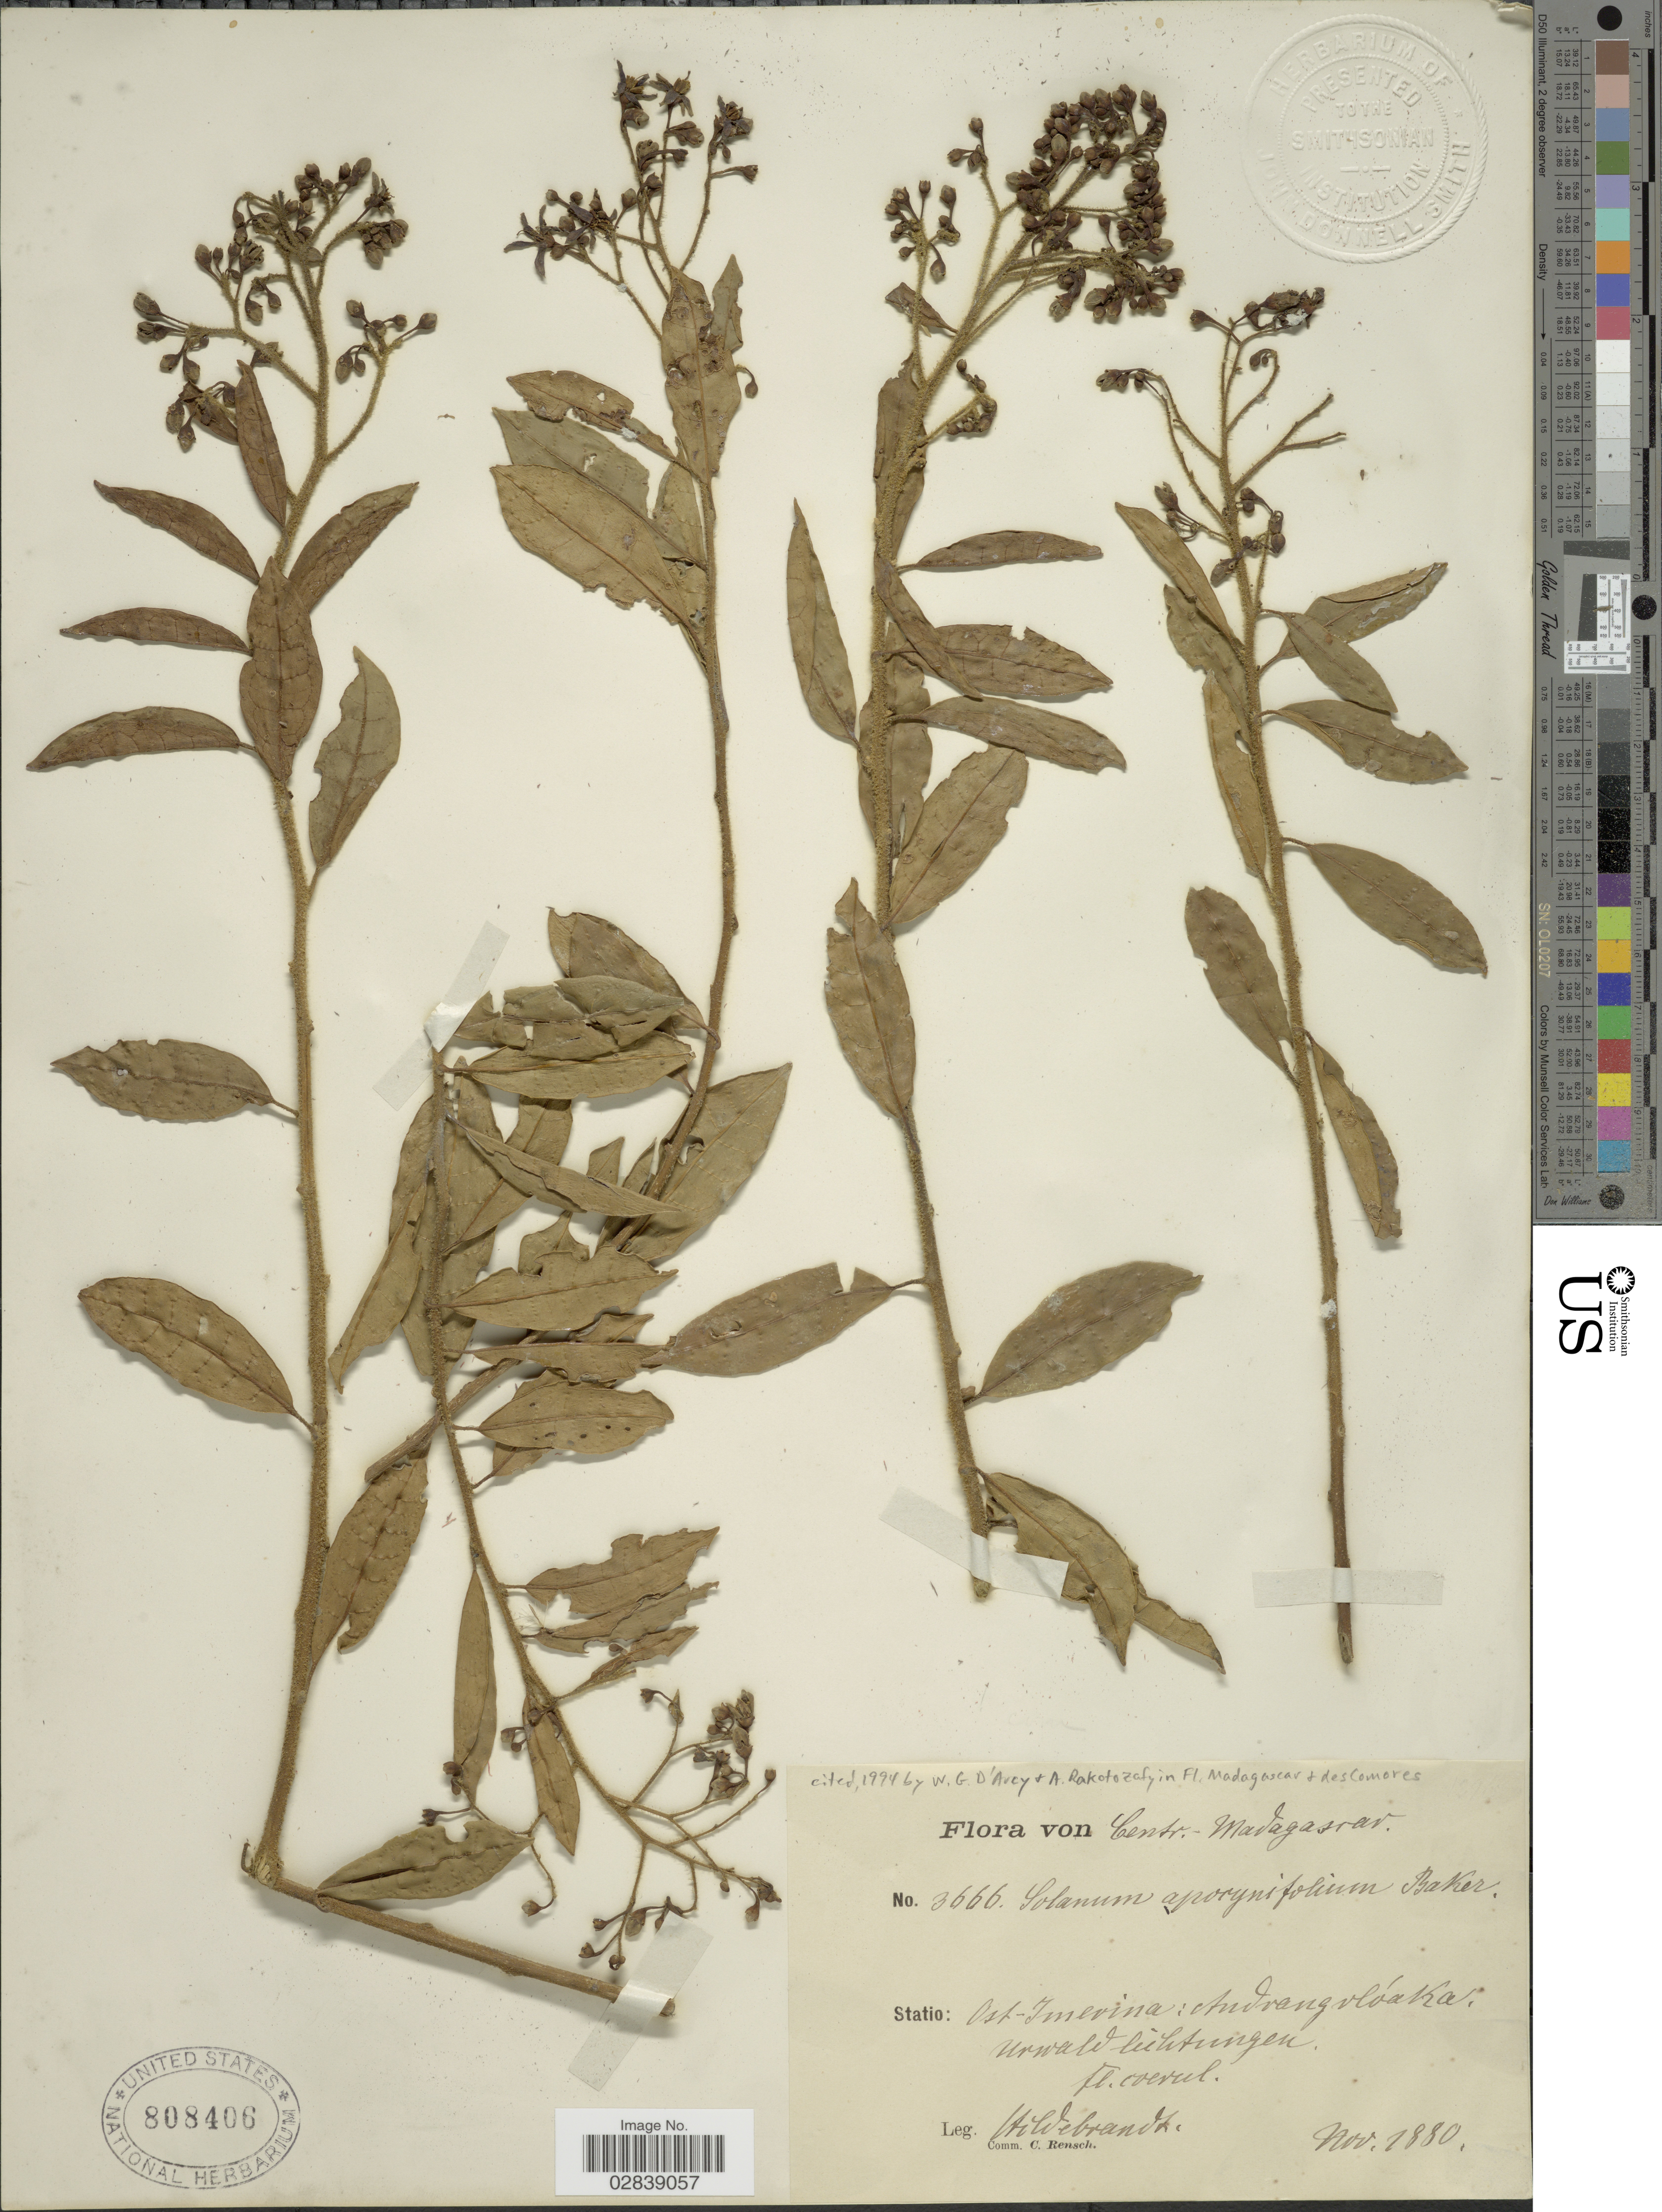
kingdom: Plantae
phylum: Tracheophyta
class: Magnoliopsida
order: Solanales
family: Solanaceae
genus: Solanum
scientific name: Solanum apocynifolium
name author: Baker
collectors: A. Webrandt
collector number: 3666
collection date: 1880-11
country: Madagascar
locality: Centr.- Madagascar. Ost-Imevina: Andrangvlóaka.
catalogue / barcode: US 808406